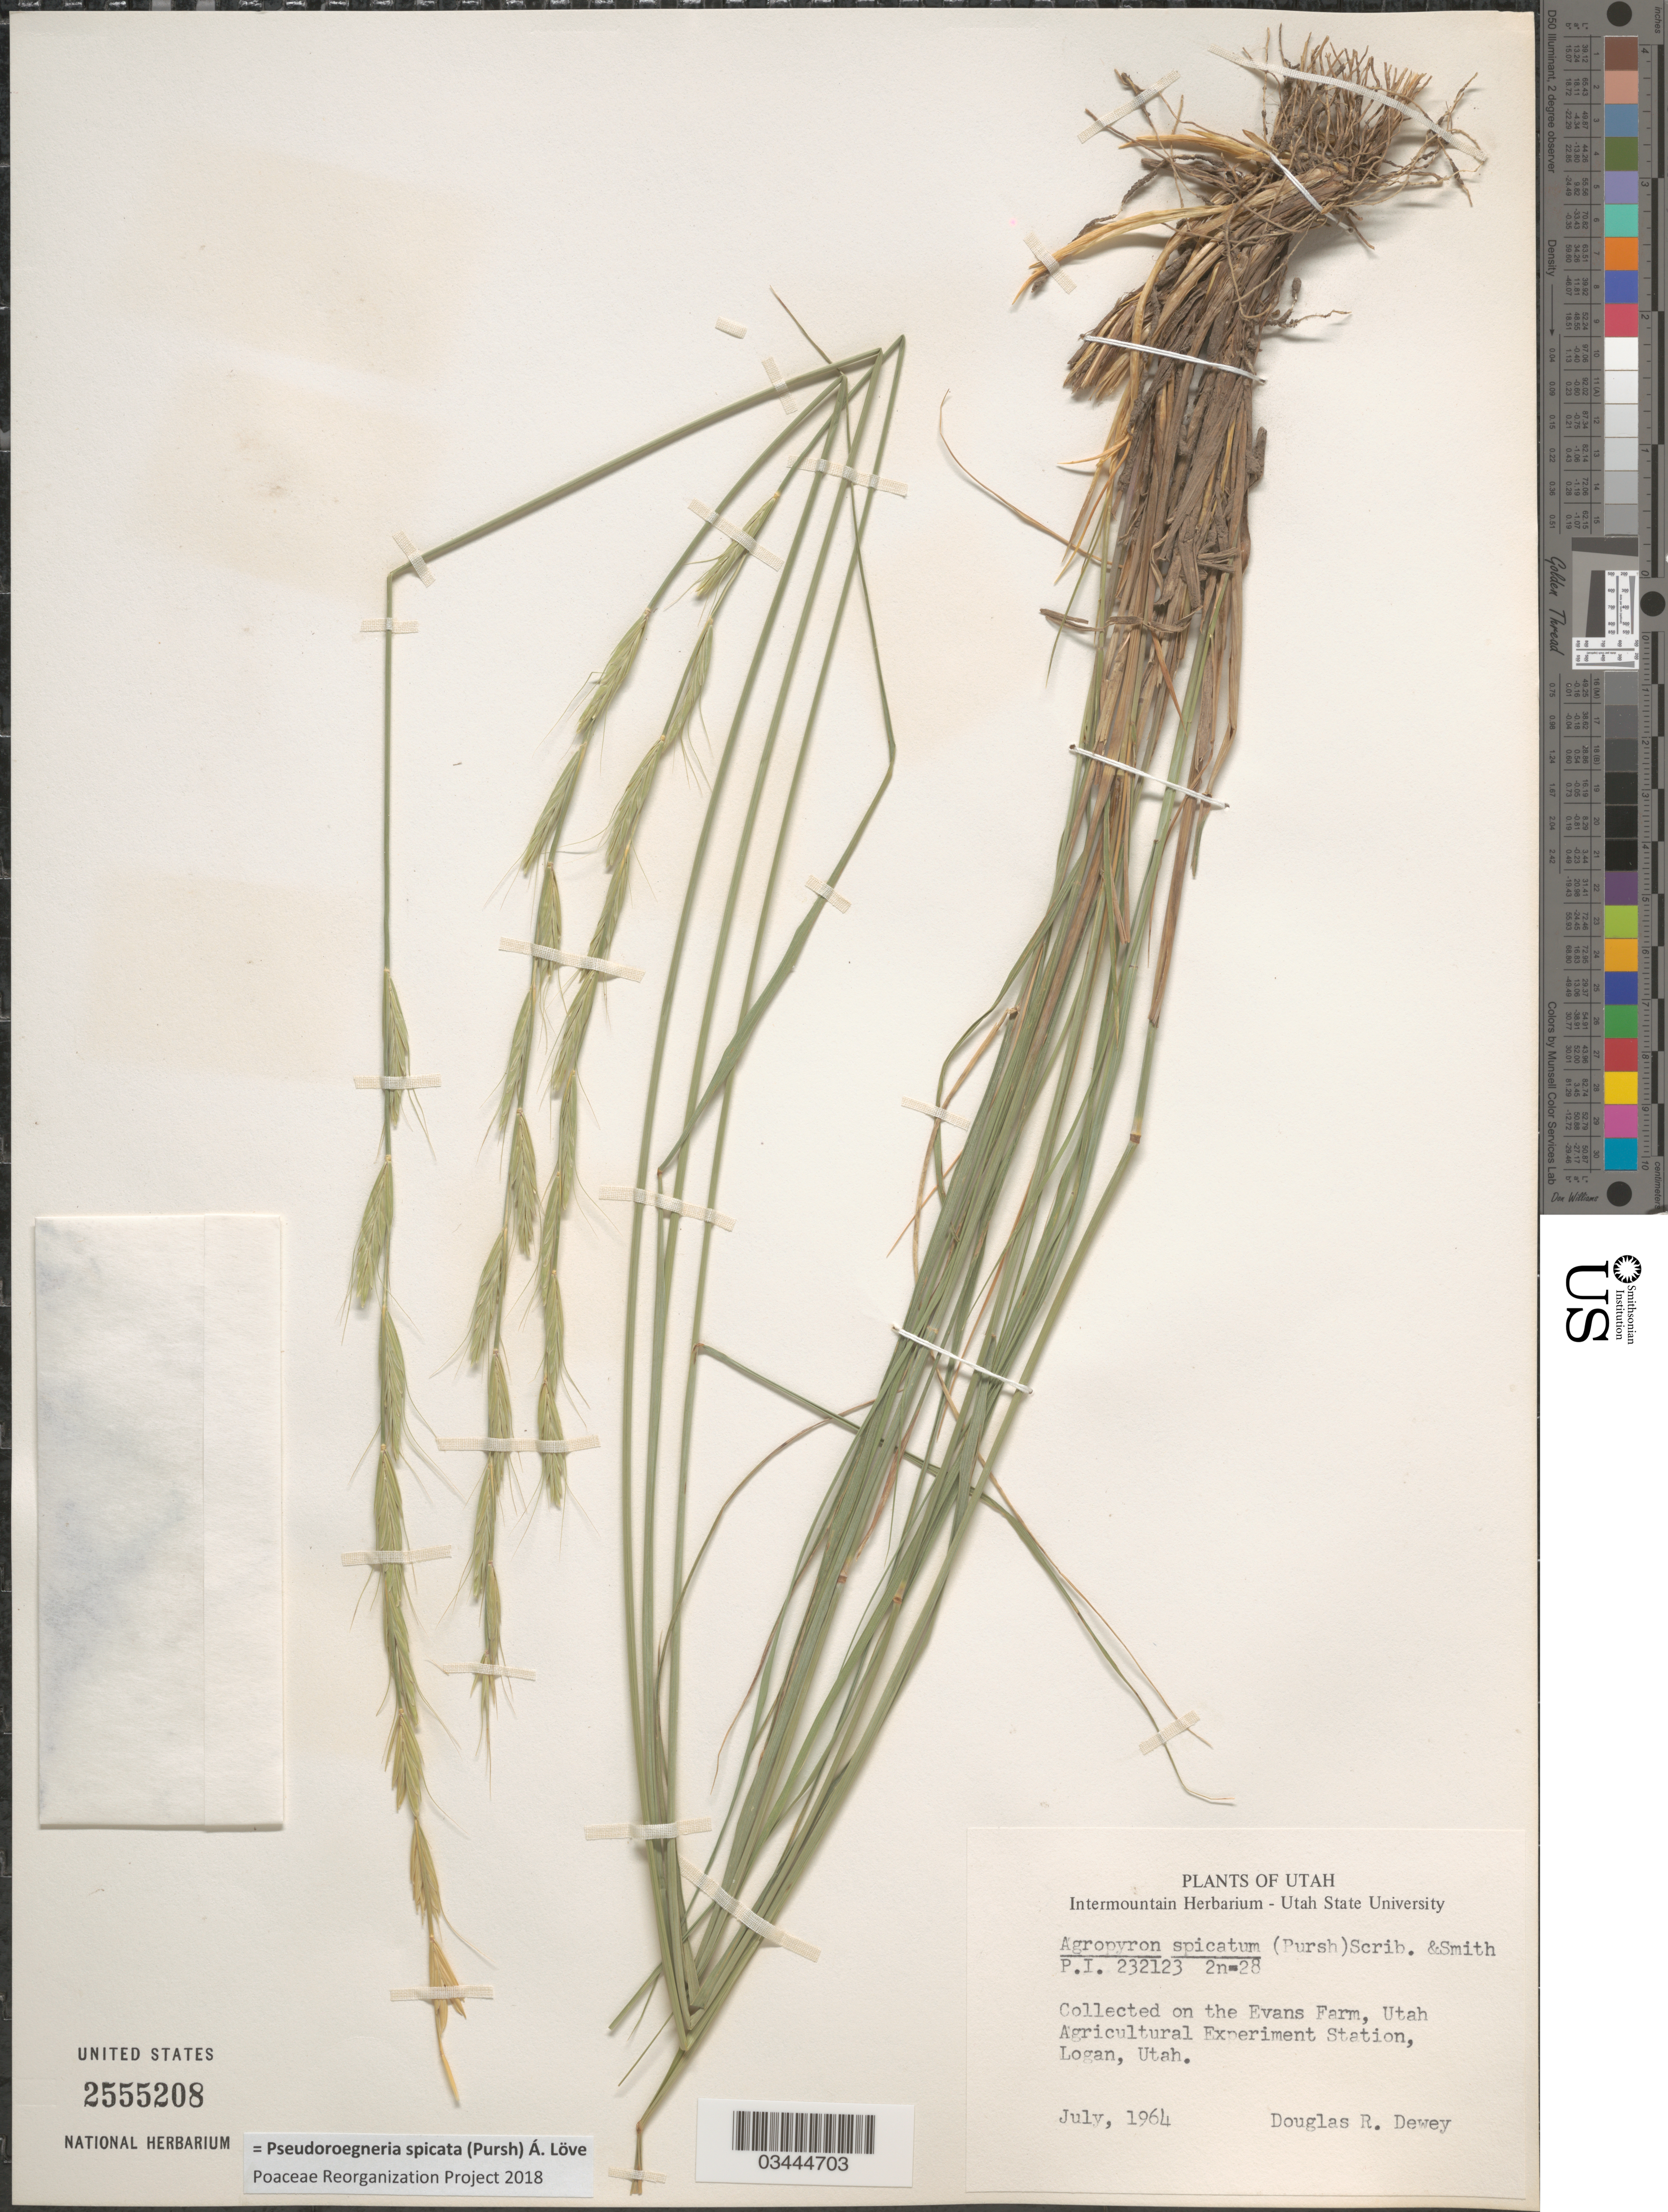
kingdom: Plantae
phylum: Tracheophyta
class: Liliopsida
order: Poales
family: Poaceae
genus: Pseudoroegneria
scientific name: Pseudoroegneria spicata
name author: (Pursh) Á. Löve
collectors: D. Dewey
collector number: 232123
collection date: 1964-07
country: United States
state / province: Utah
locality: On the Evans Farm of the Utah Agricultural Experiment Station, Logan.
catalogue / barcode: US 2555208